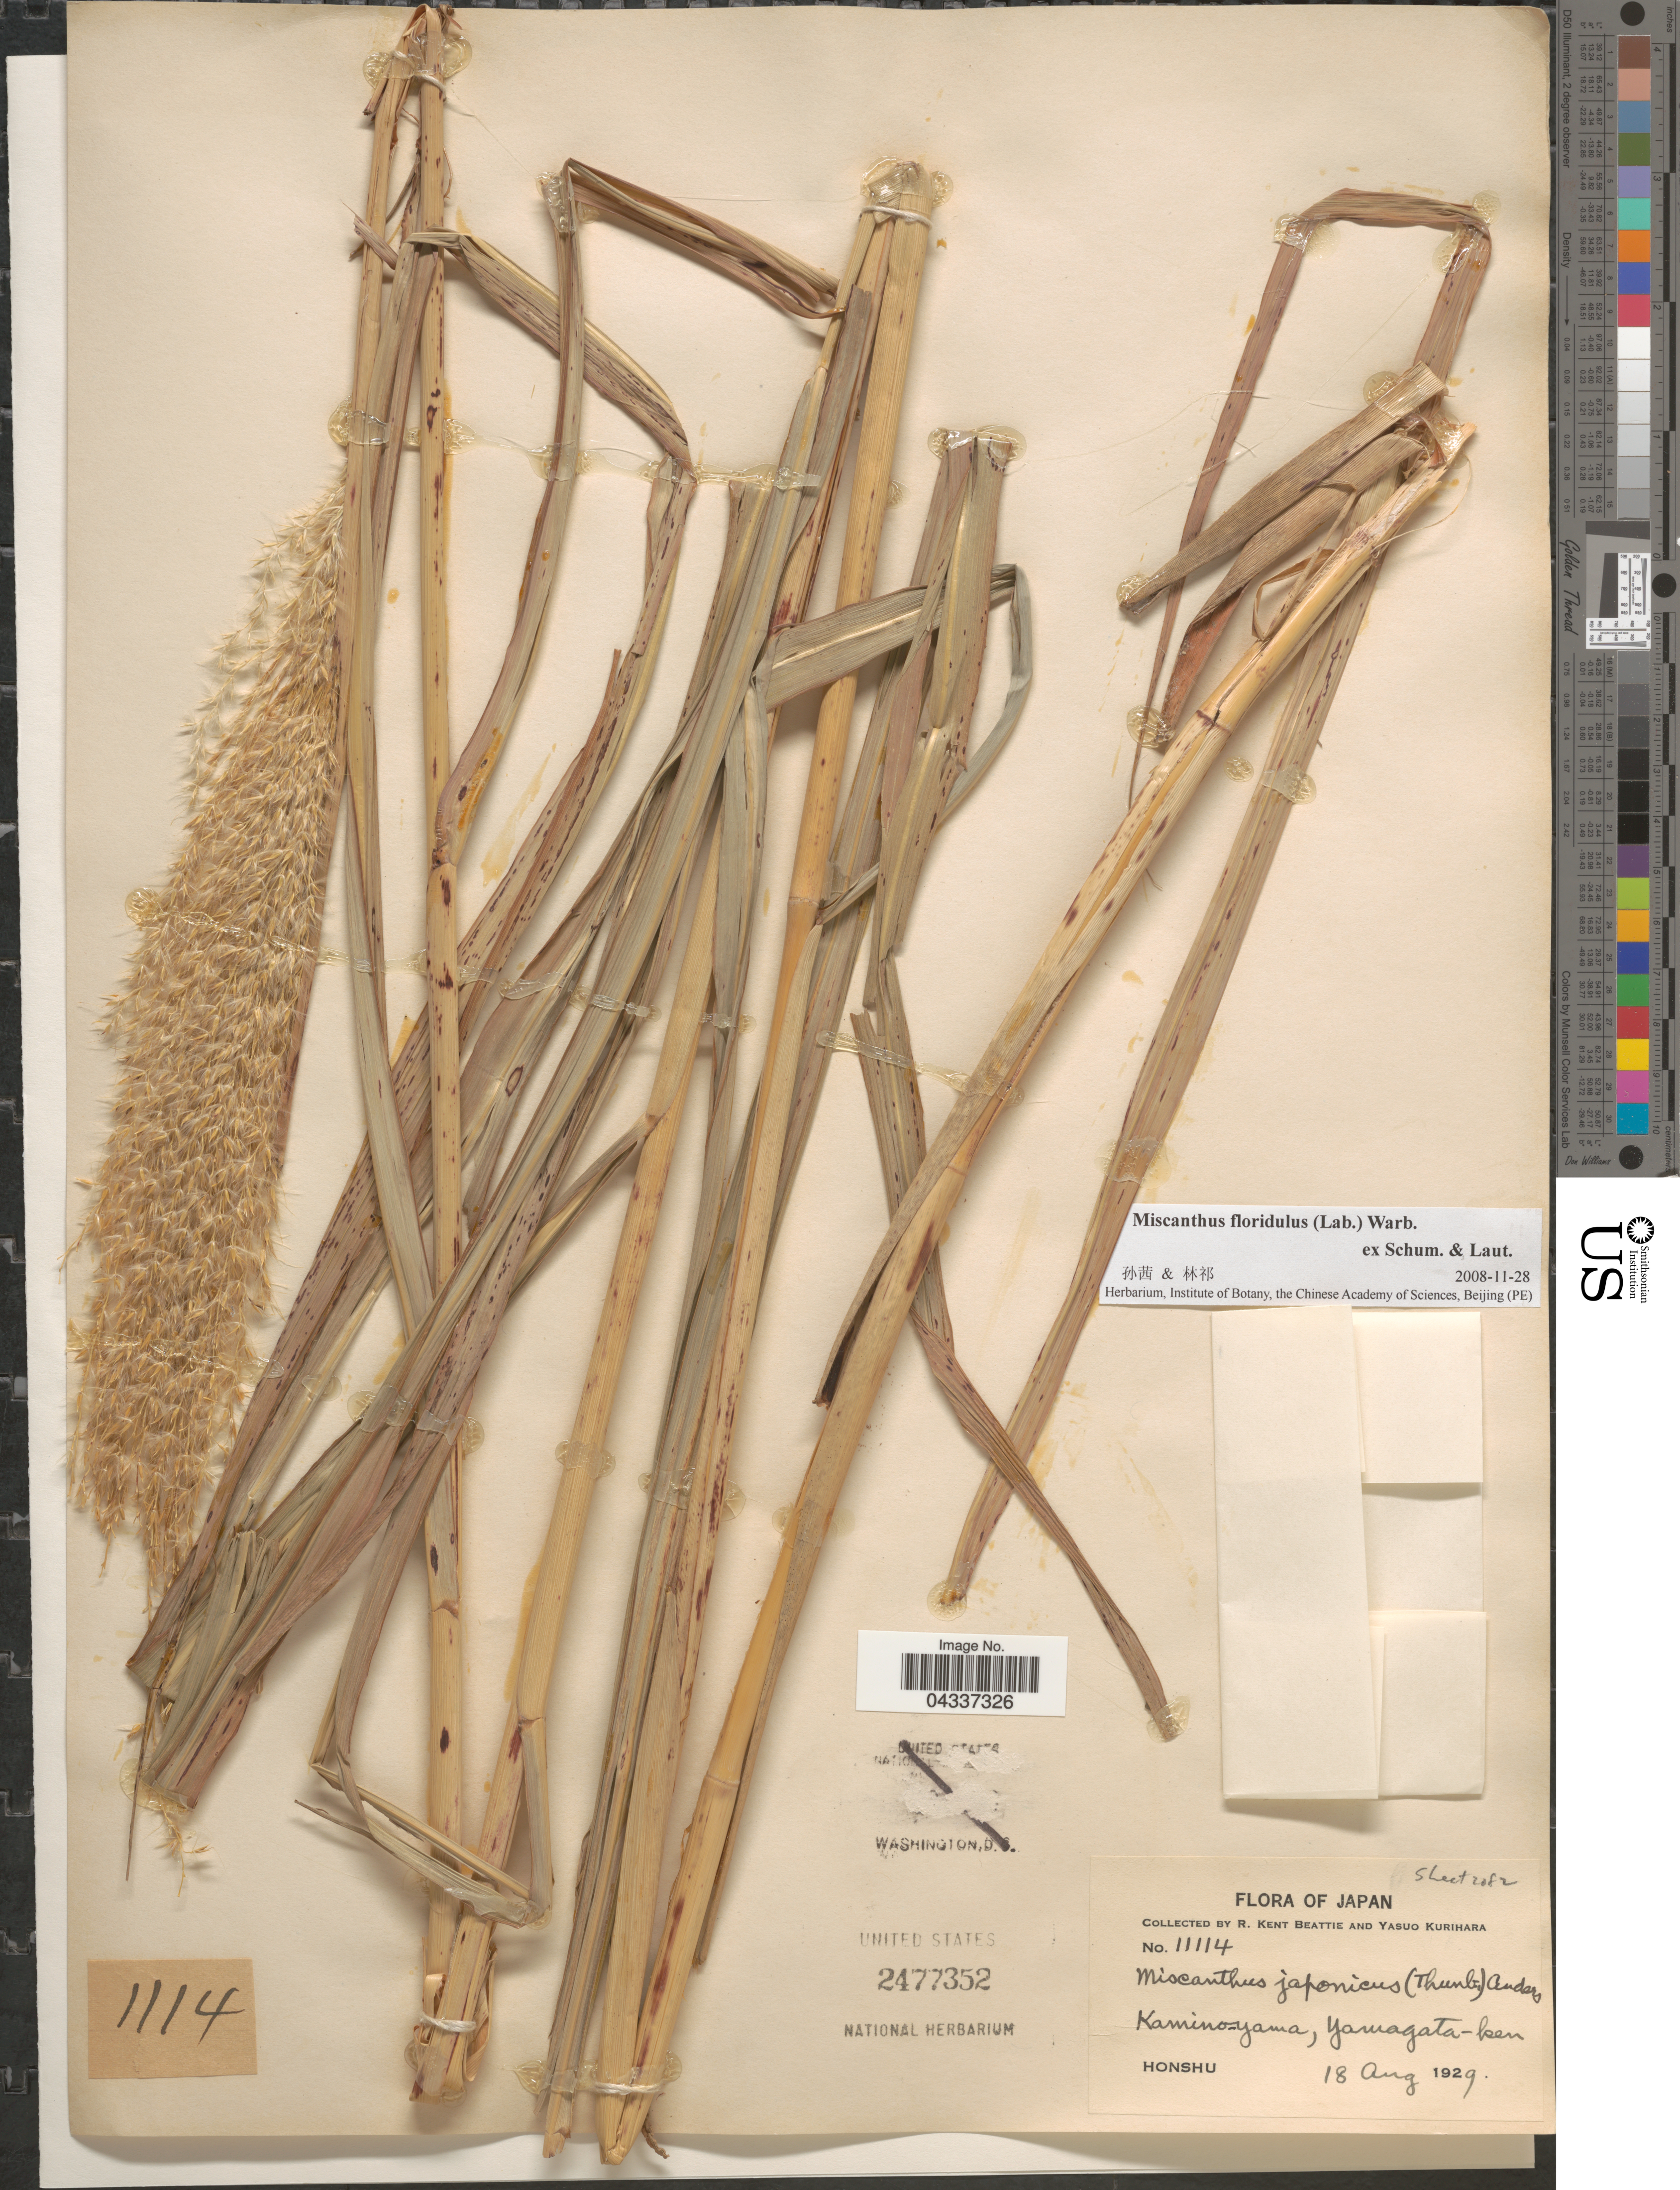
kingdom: Plantae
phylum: Tracheophyta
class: Liliopsida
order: Poales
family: Poaceae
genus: Miscanthus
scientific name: Miscanthus floridulus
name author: (Labill.) Warb.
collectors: R. K. Beattie & Y. Kurihara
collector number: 11114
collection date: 1929-08-18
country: Japan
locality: Kamino-yama, Yamagata-ken. Honshu.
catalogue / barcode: US 2477352